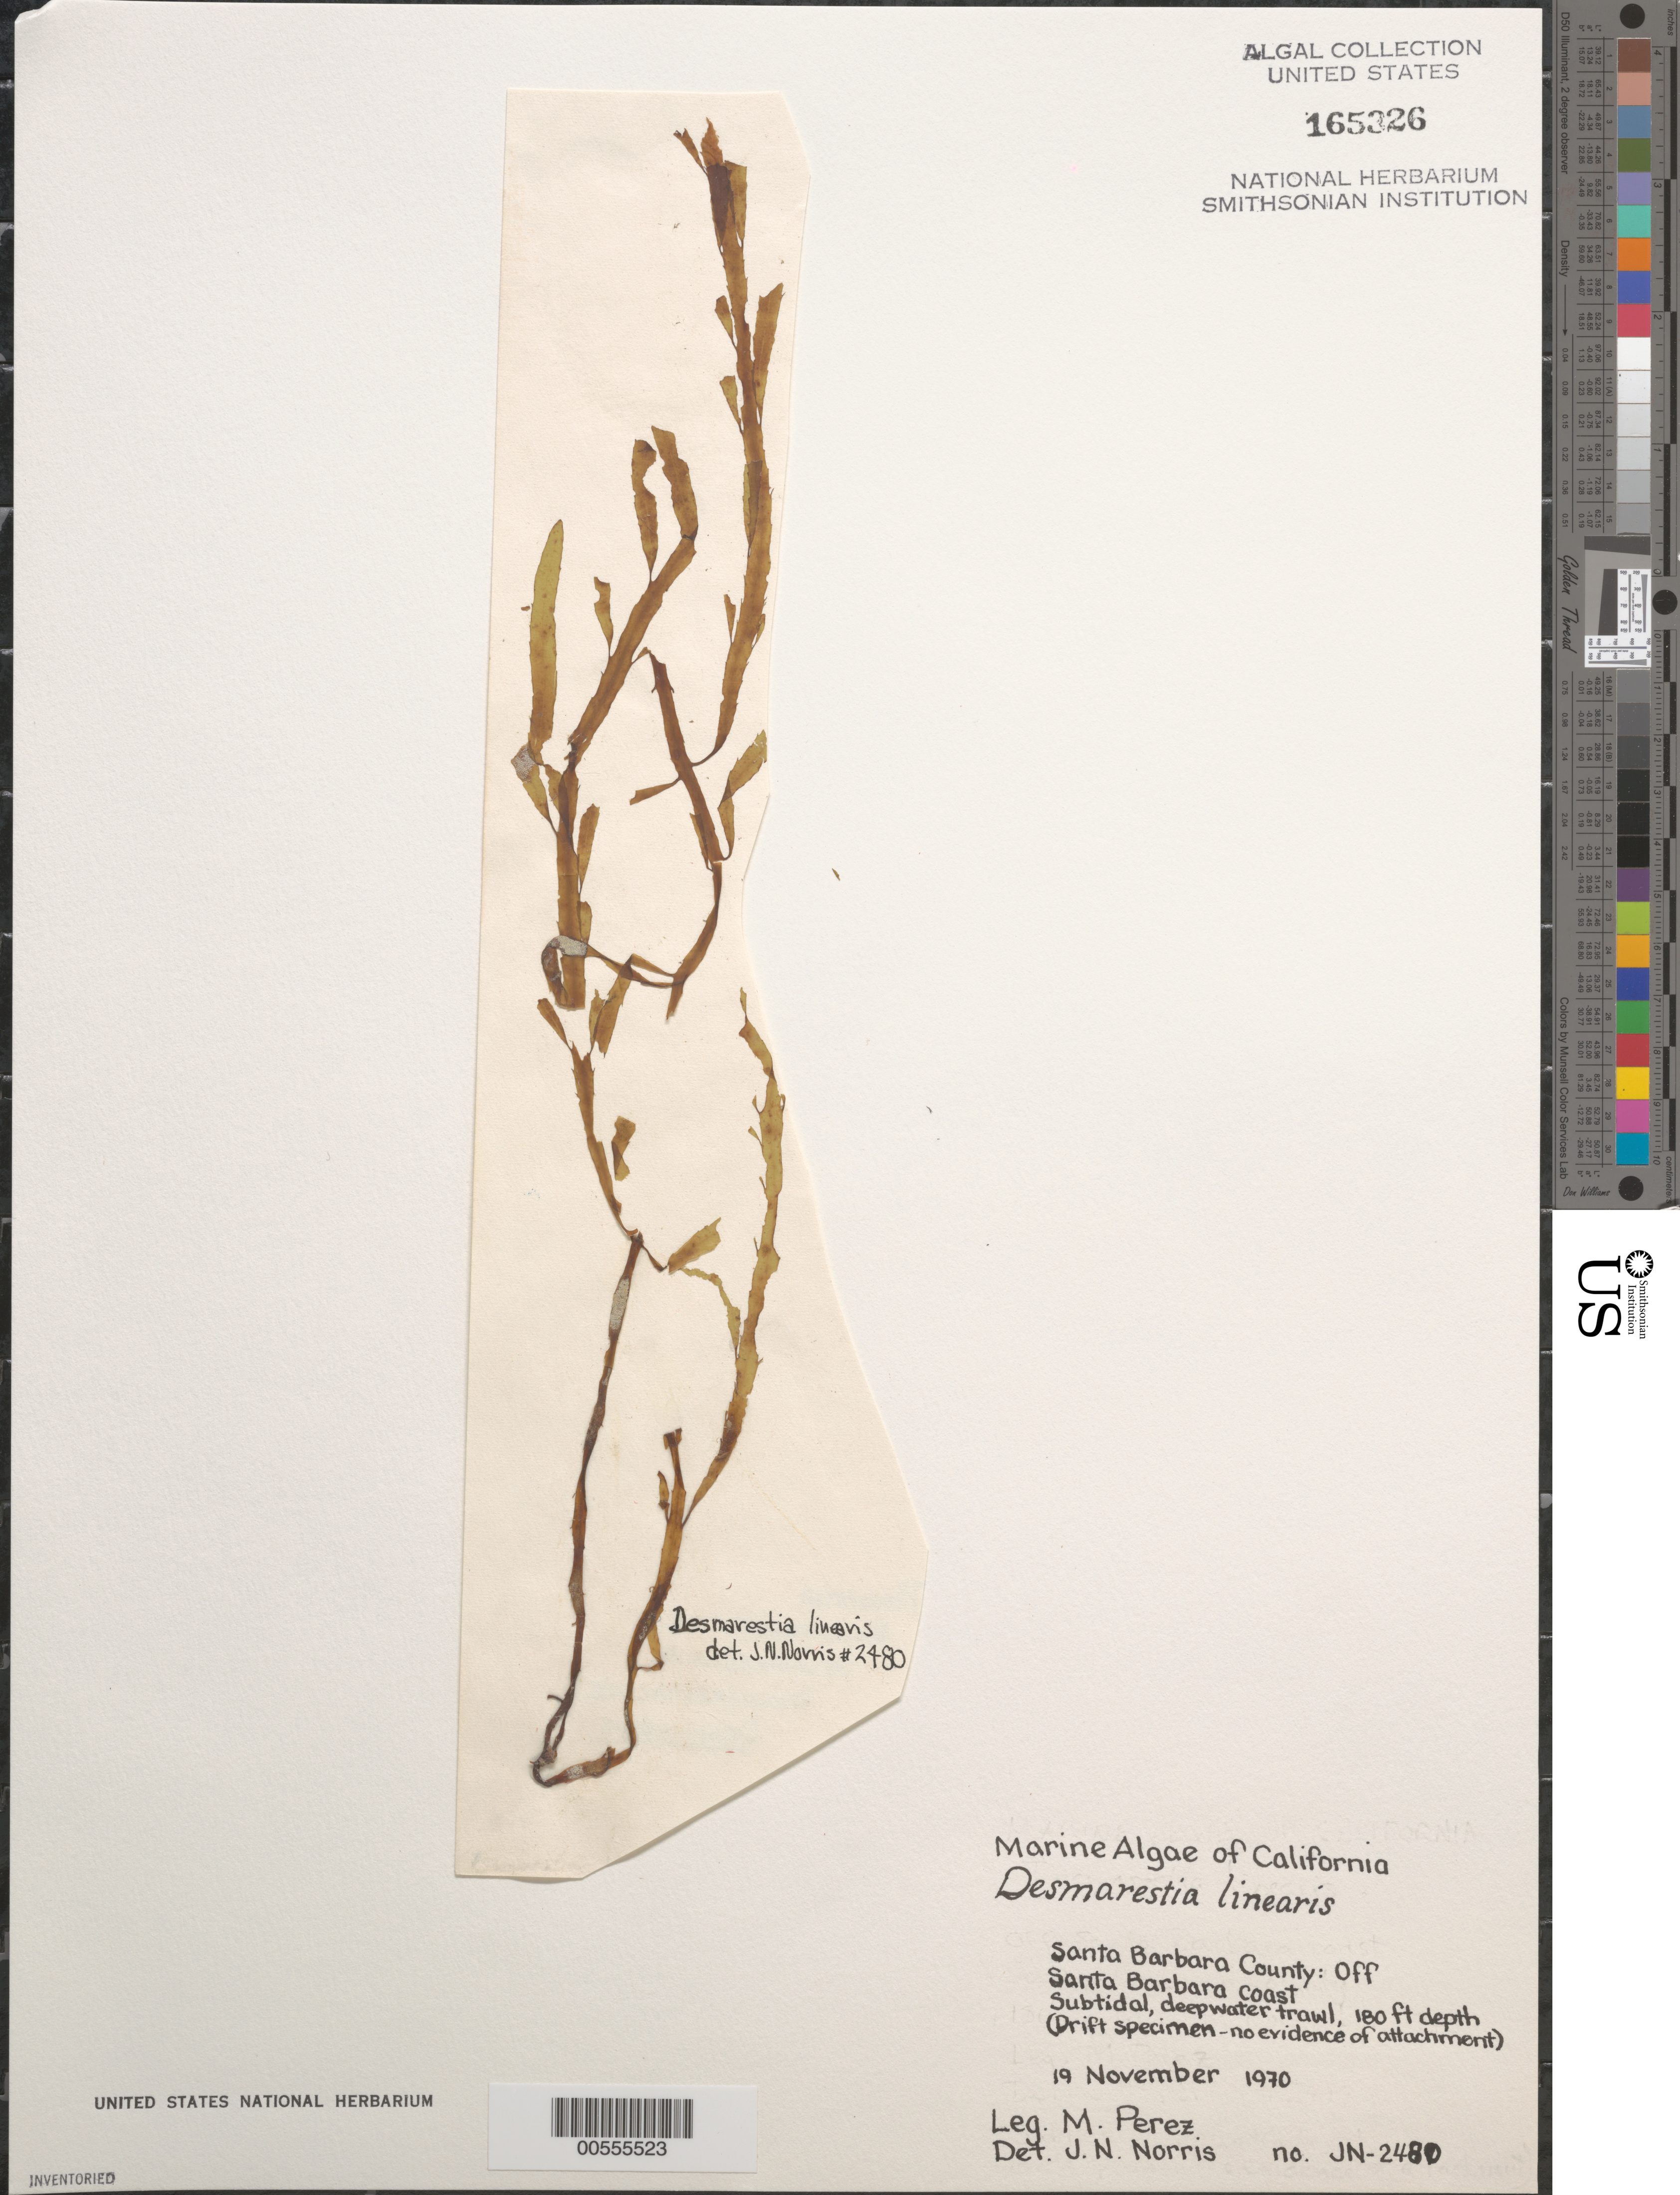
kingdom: Chromista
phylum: Ochrophyta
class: Phaeophyceae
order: Desmarestiales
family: Desmarestiaceae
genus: Desmarestia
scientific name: Desmarestia ligulata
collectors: M. Perez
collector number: JN-2480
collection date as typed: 19 Nov 1970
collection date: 1970-11-19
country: United States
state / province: California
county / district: Santa Barbara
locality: Off Santa Barbara coast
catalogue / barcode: US 165326